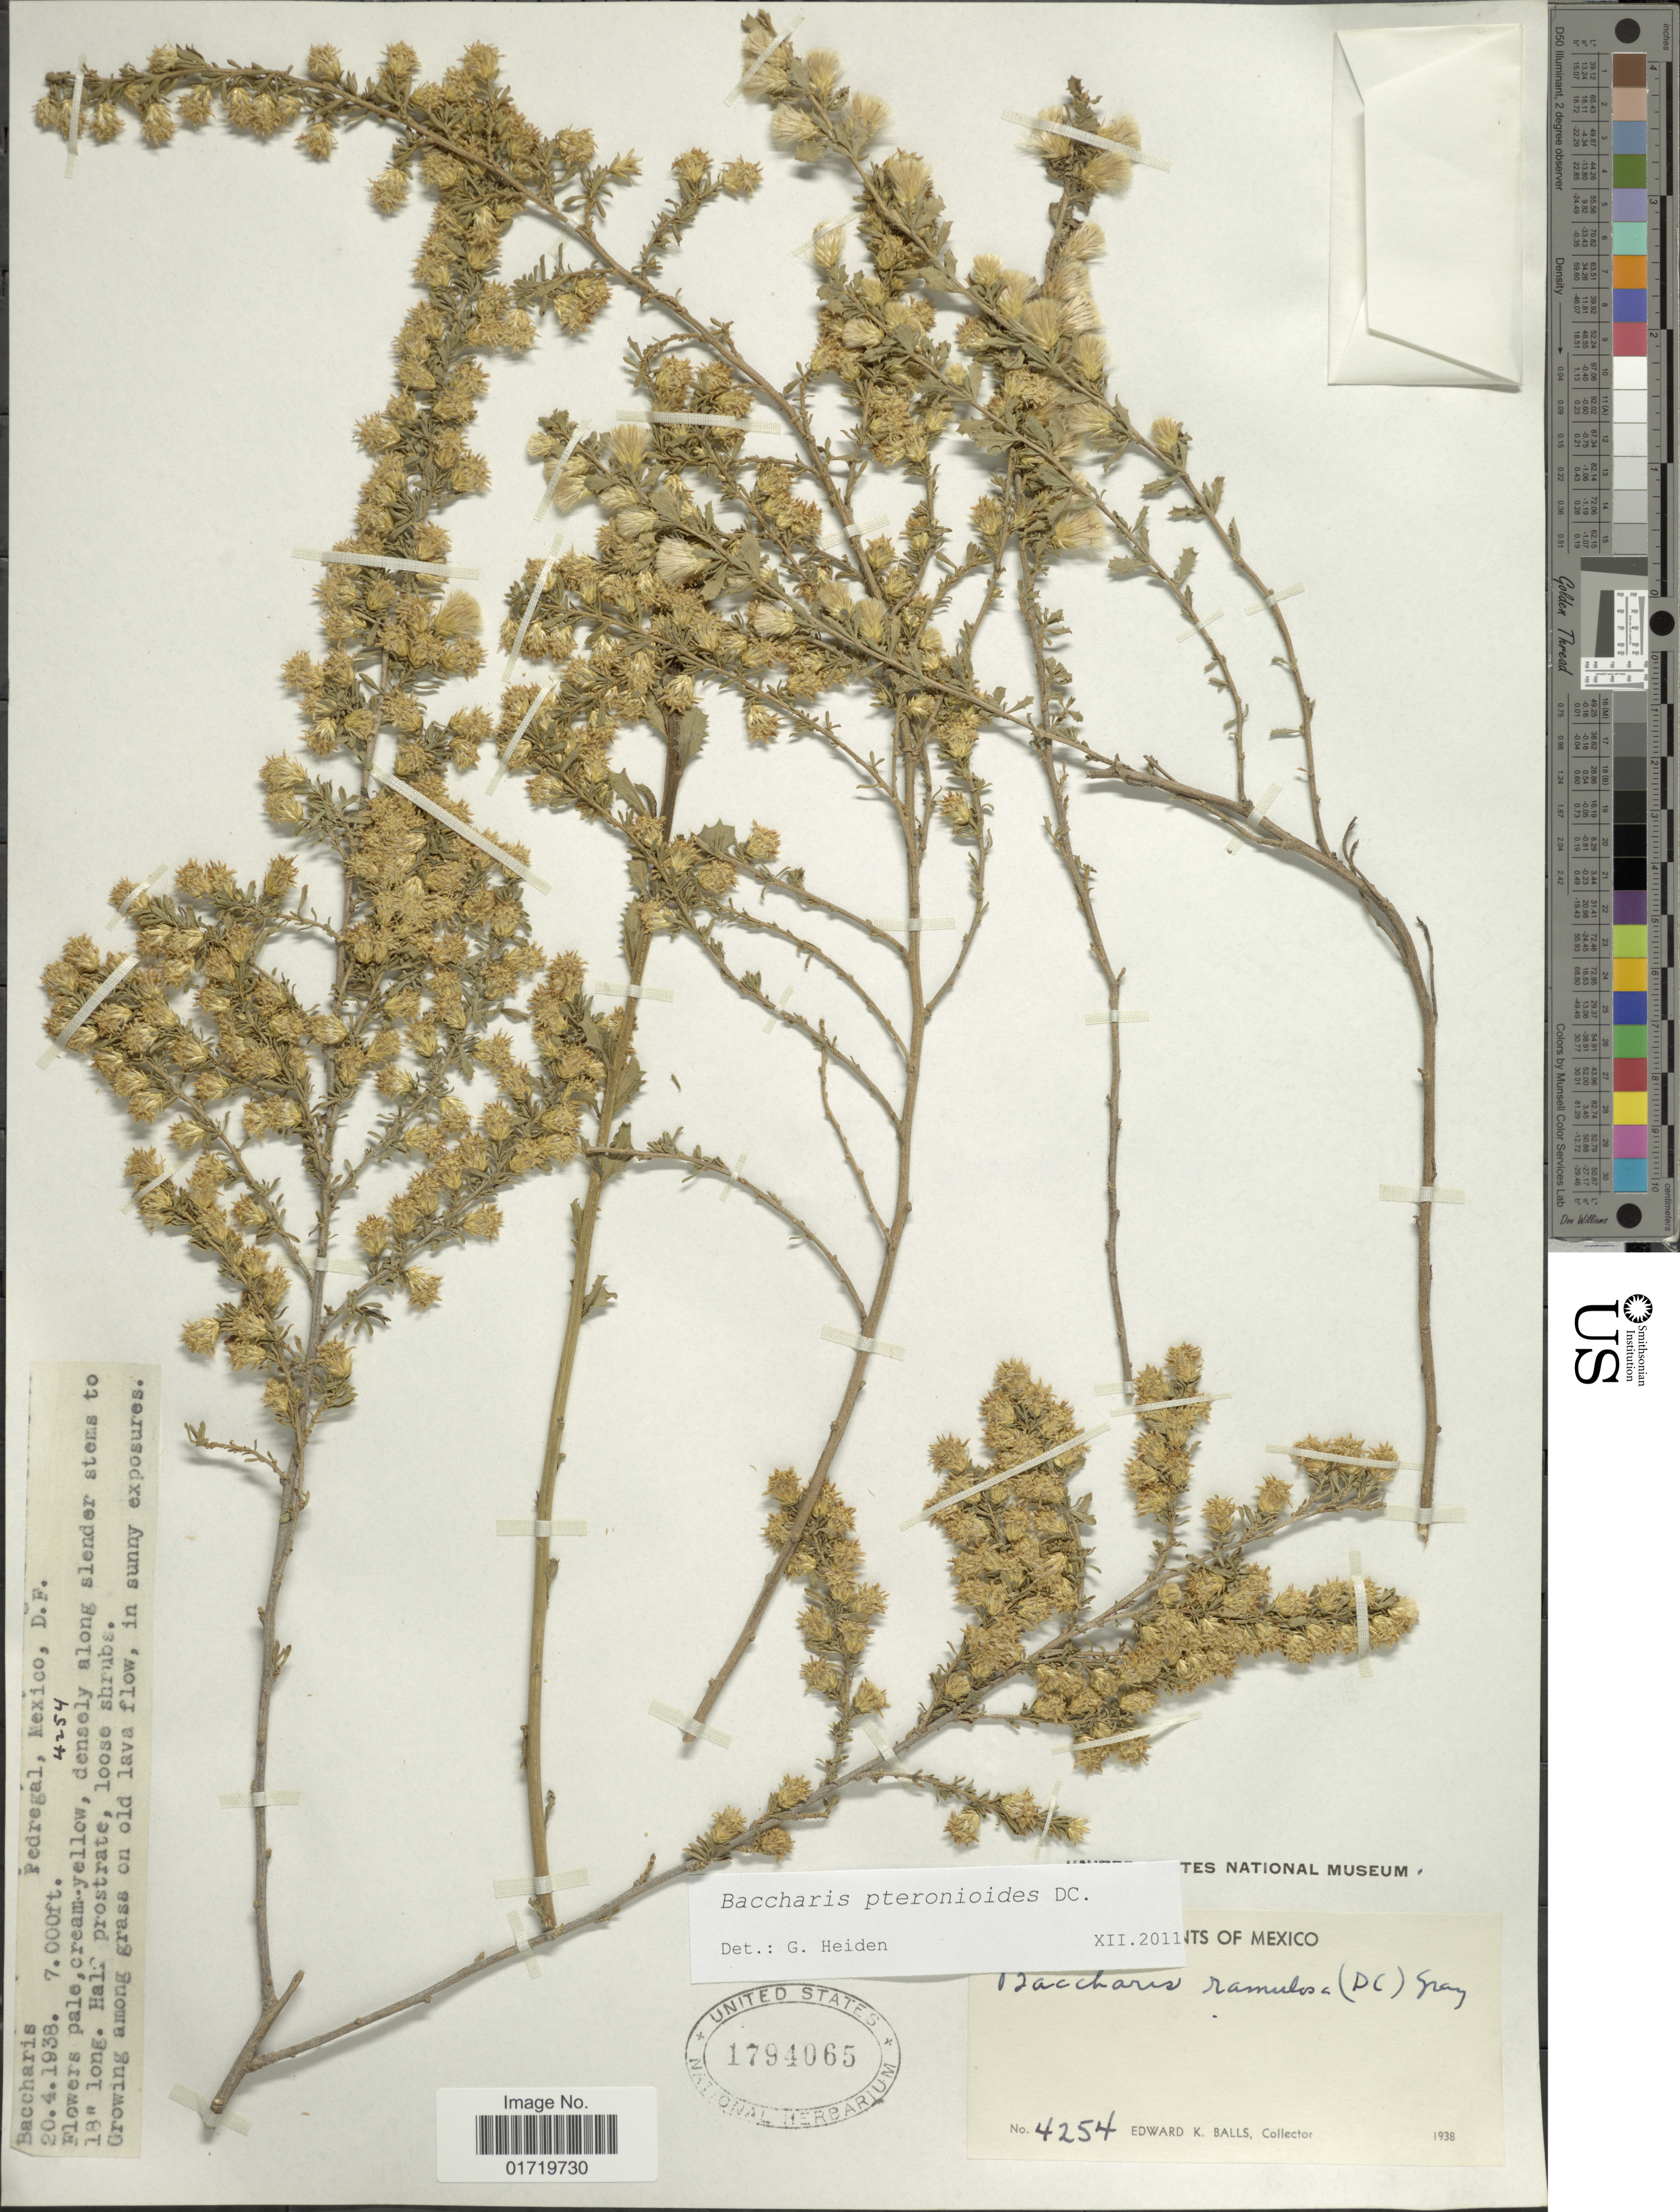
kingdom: Plantae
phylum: Tracheophyta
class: Magnoliopsida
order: Asterales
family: Asteraceae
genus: Baccharis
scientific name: Baccharis pteronioides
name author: DC.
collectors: E. K. Balls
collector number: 4254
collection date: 1938-04-20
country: Mexico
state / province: Distrito Federal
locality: Pedregal, Mexico, D. F.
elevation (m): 2134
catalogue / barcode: US 1794065